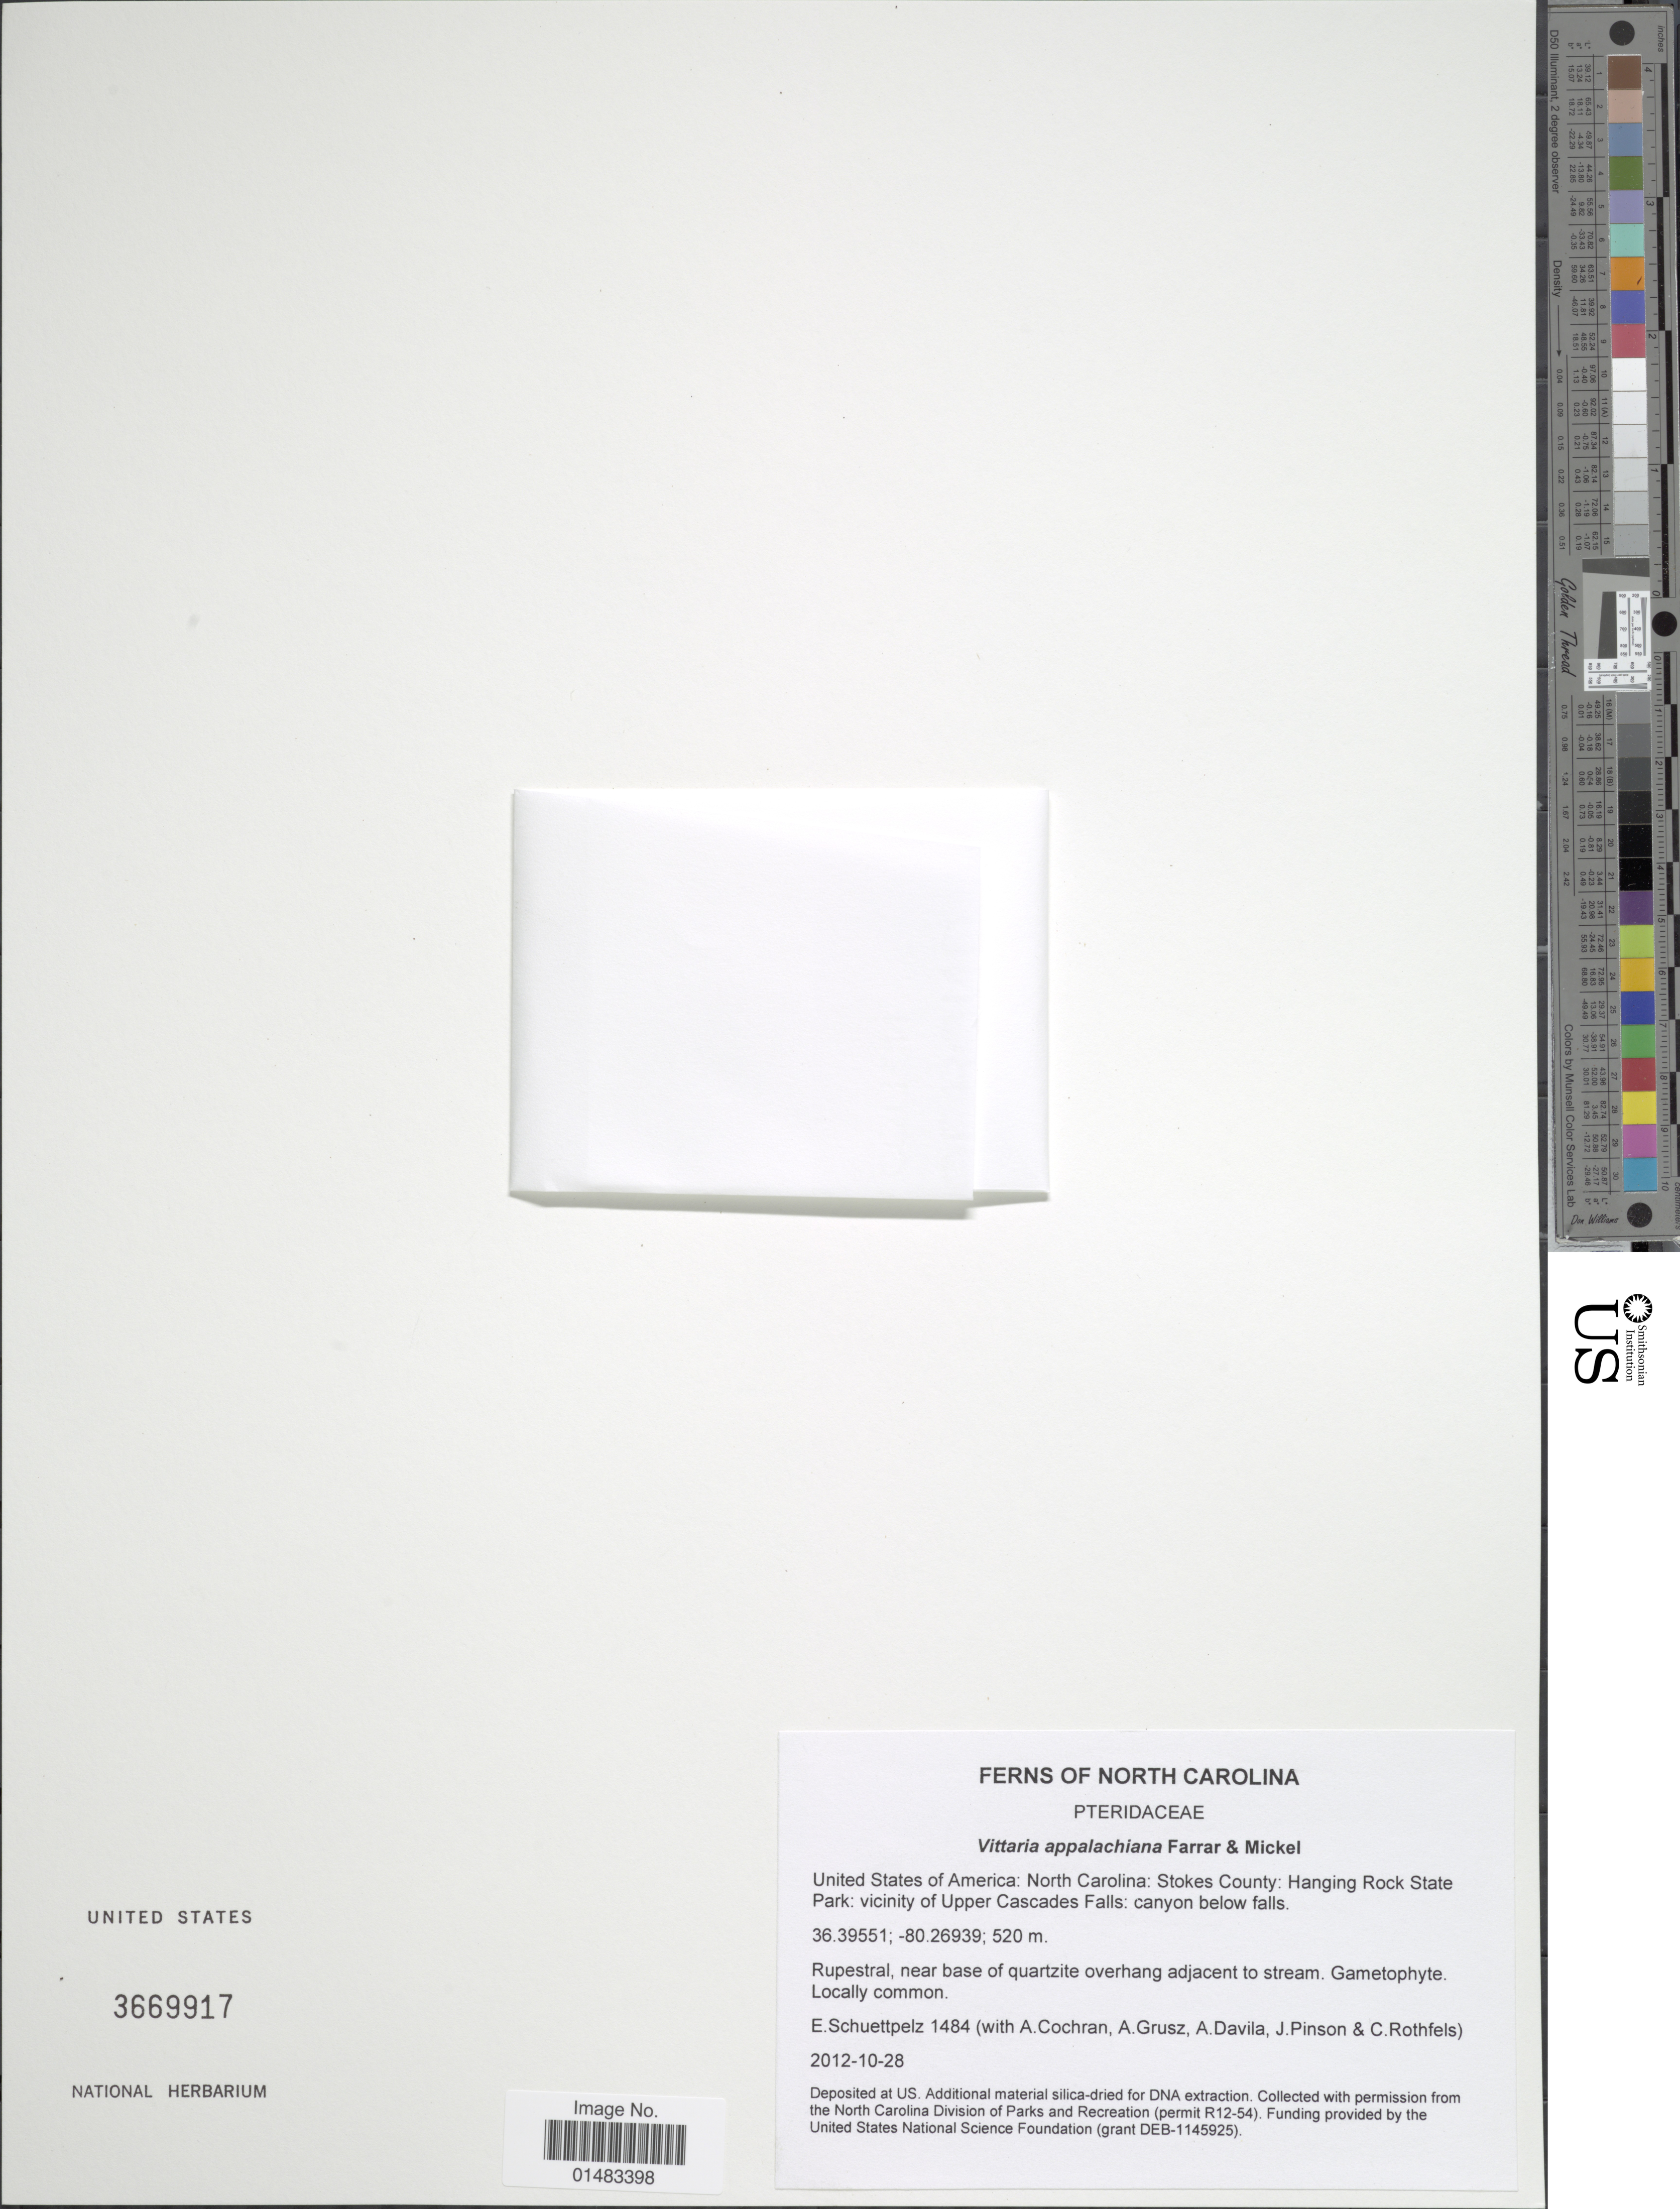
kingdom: Plantae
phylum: Tracheophyta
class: Polypodiopsida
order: Polypodiales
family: Pteridaceae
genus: Vittaria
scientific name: Vittaria appalachiana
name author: Farrar & Mickel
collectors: E. Schuettpelz, A. Cochran, A. Grusz, A. Davila & et al.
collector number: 1484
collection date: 2012-10-28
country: United States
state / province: North Carolina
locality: Ferns of North Carolina, Stokes County: Hanging Rock State Park: vicinity of Upper Cascades Falls: canyon below falls. Rupestral, near base of quartzite overhang adjacent to stream. Gametophyte. Locally common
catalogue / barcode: US 366917